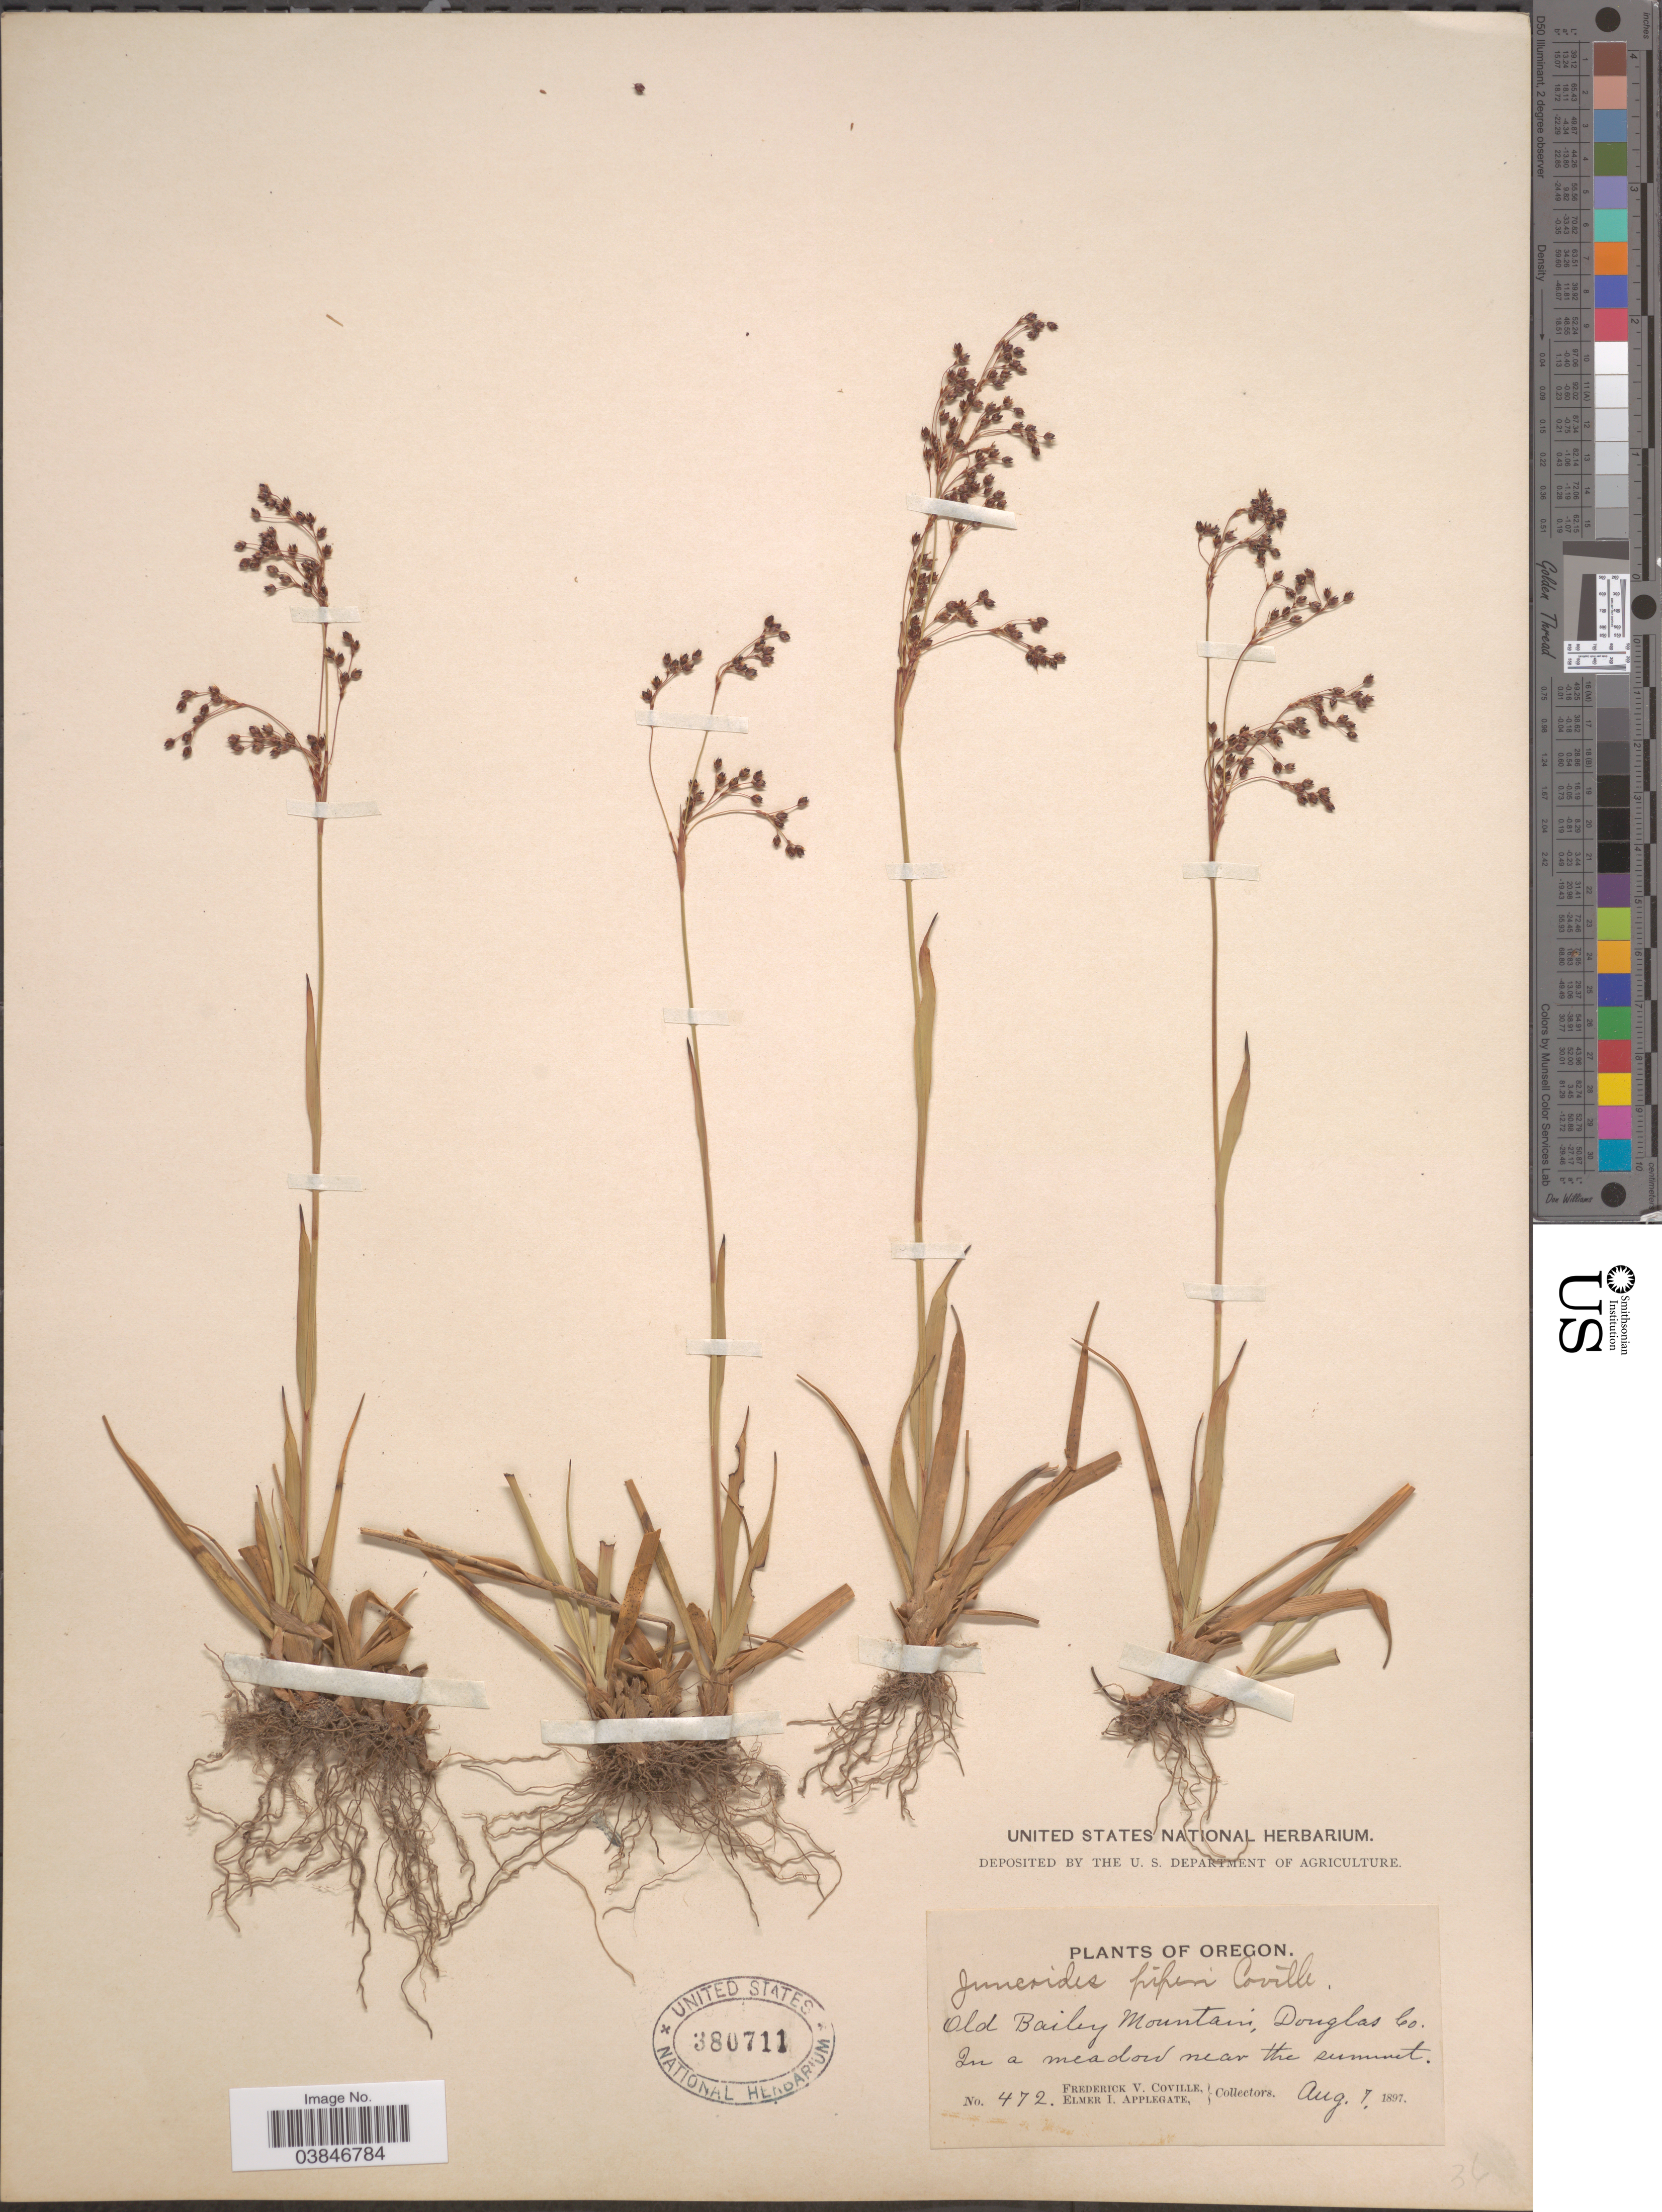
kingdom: Plantae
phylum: Tracheophyta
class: Liliopsida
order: Poales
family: Juncaceae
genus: Luzula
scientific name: Luzula piperi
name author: (Coville) M.E. Jones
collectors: F. V. Coville & E. I. Applegate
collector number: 472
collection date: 1897-08-07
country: United States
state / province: Oregon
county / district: Douglas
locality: Old Bailey Mountain, Douglas Co. Near the summit.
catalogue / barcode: US 380711